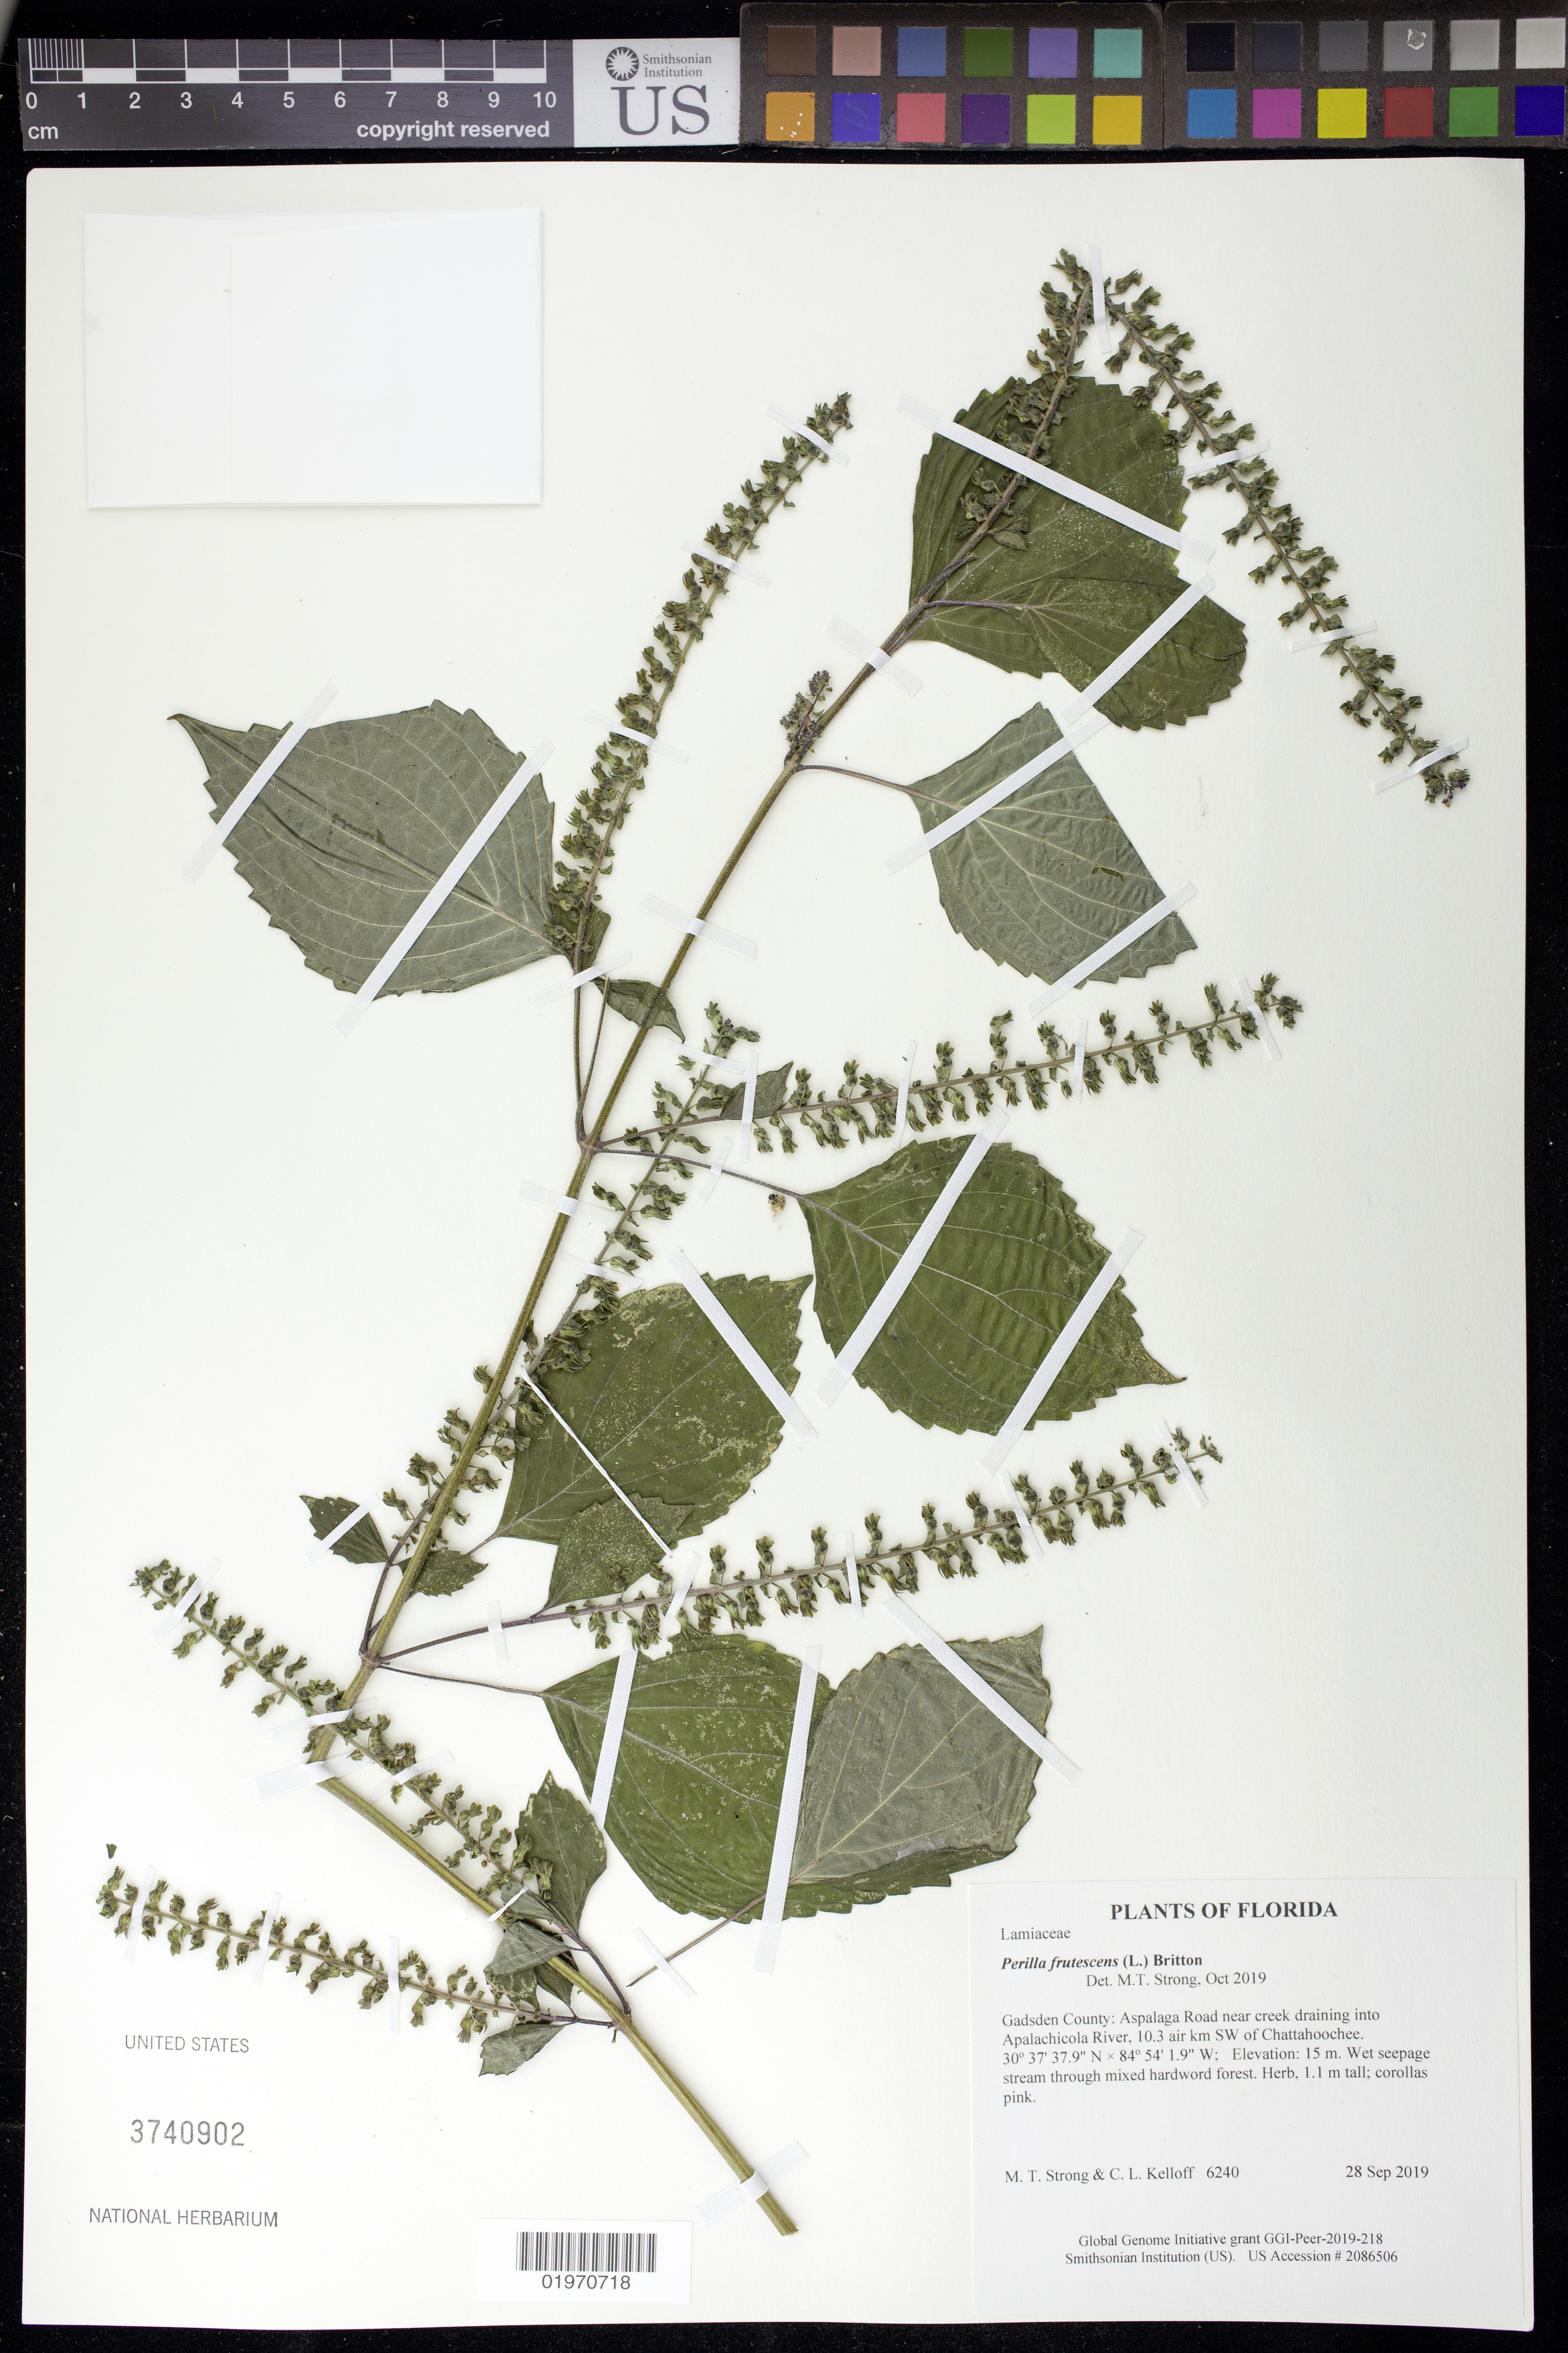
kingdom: Plantae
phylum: Tracheophyta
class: Magnoliopsida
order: Lamiales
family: Lamiaceae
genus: Perilla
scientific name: Perilla frutescens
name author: (L.) Britton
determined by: Strong, Mark T., (BOT), Smithsonian Institution - National Museum of Natural History (UNITED STATES)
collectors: M. T. Strong & C. L. Kelloff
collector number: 6240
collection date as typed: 28 Sep 2019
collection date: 2019-09-28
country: United States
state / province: Florida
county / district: Gadsden County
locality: Aspalaga Road near creek draining into Apalachicola River, 10.3 air km SW of Chattahoochee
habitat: Wet seepage stream through mixed hardword forest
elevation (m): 15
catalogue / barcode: US 3740902